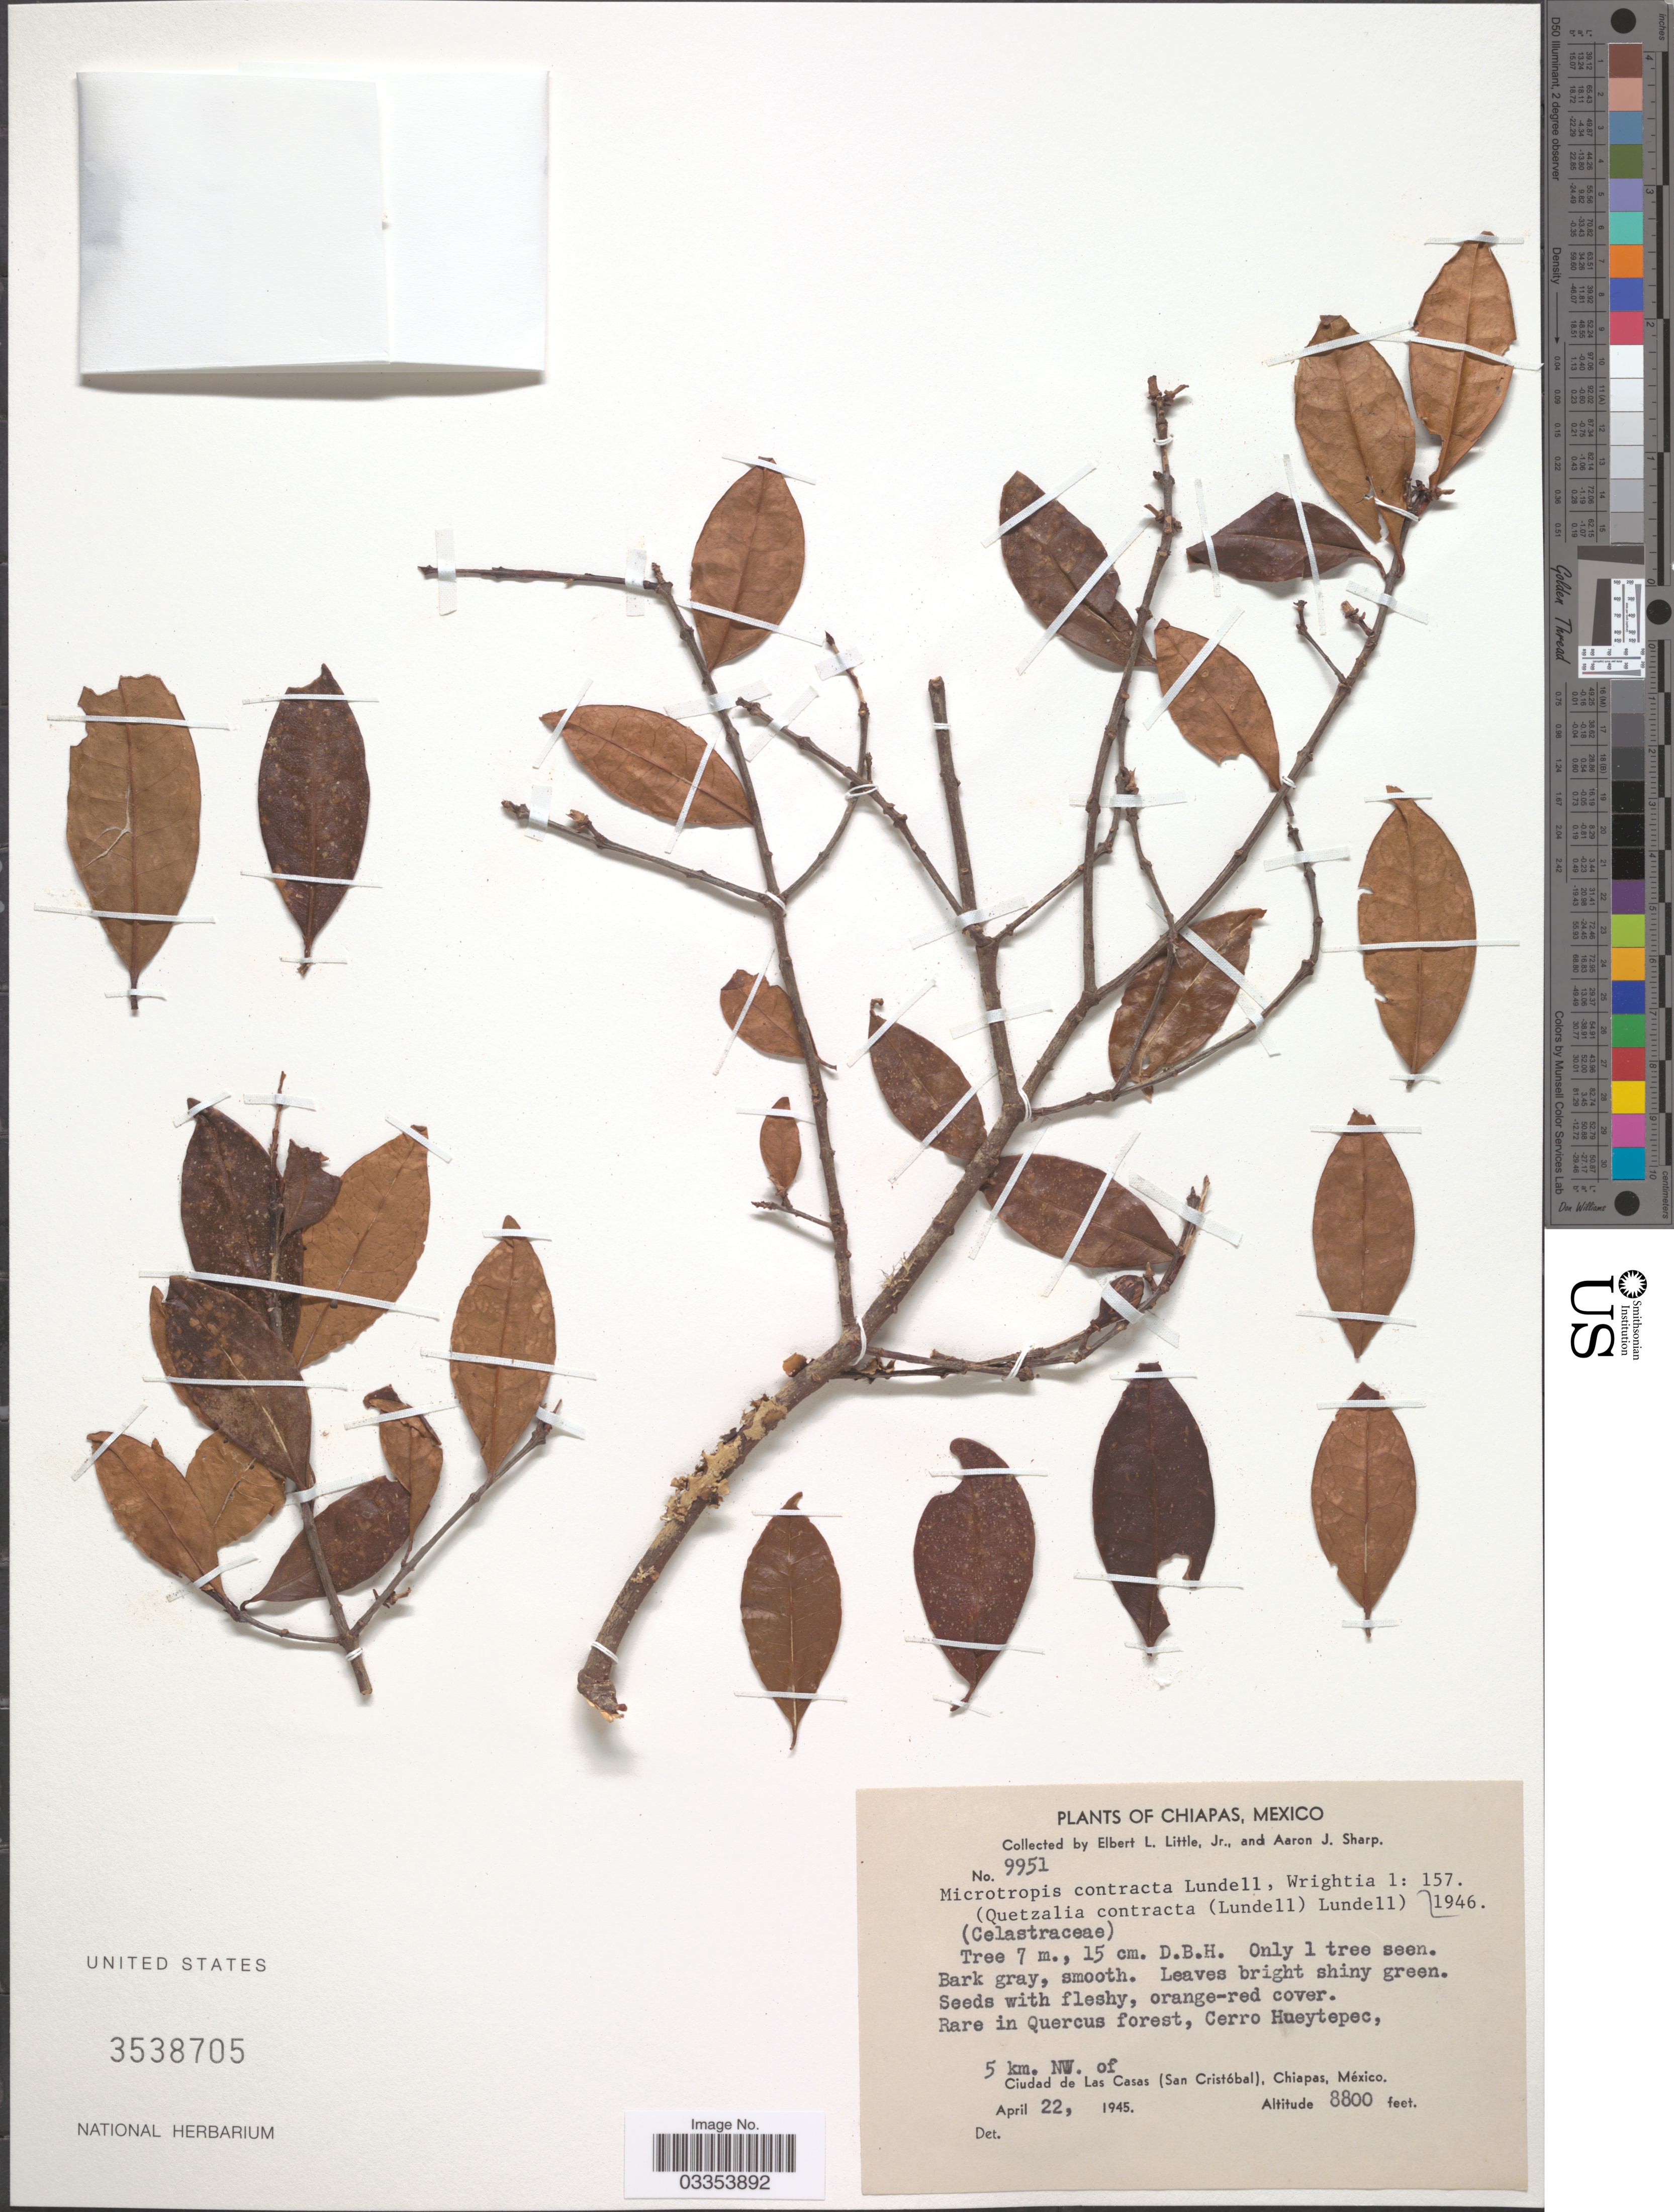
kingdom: Plantae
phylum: Tracheophyta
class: Magnoliopsida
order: Celastrales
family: Celastraceae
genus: Quetzalia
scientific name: Quetzalia contracta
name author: (Lundell) Lundell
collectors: E. L. Little & Mrs A. J. Sharp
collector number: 9951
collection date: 1945-04-22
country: Mexico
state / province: Chiapas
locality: Cerro Hueytepec, 5 km. NW. of Ciudad de Las Casas (San Cristóbal).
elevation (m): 2682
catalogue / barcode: US 3538705